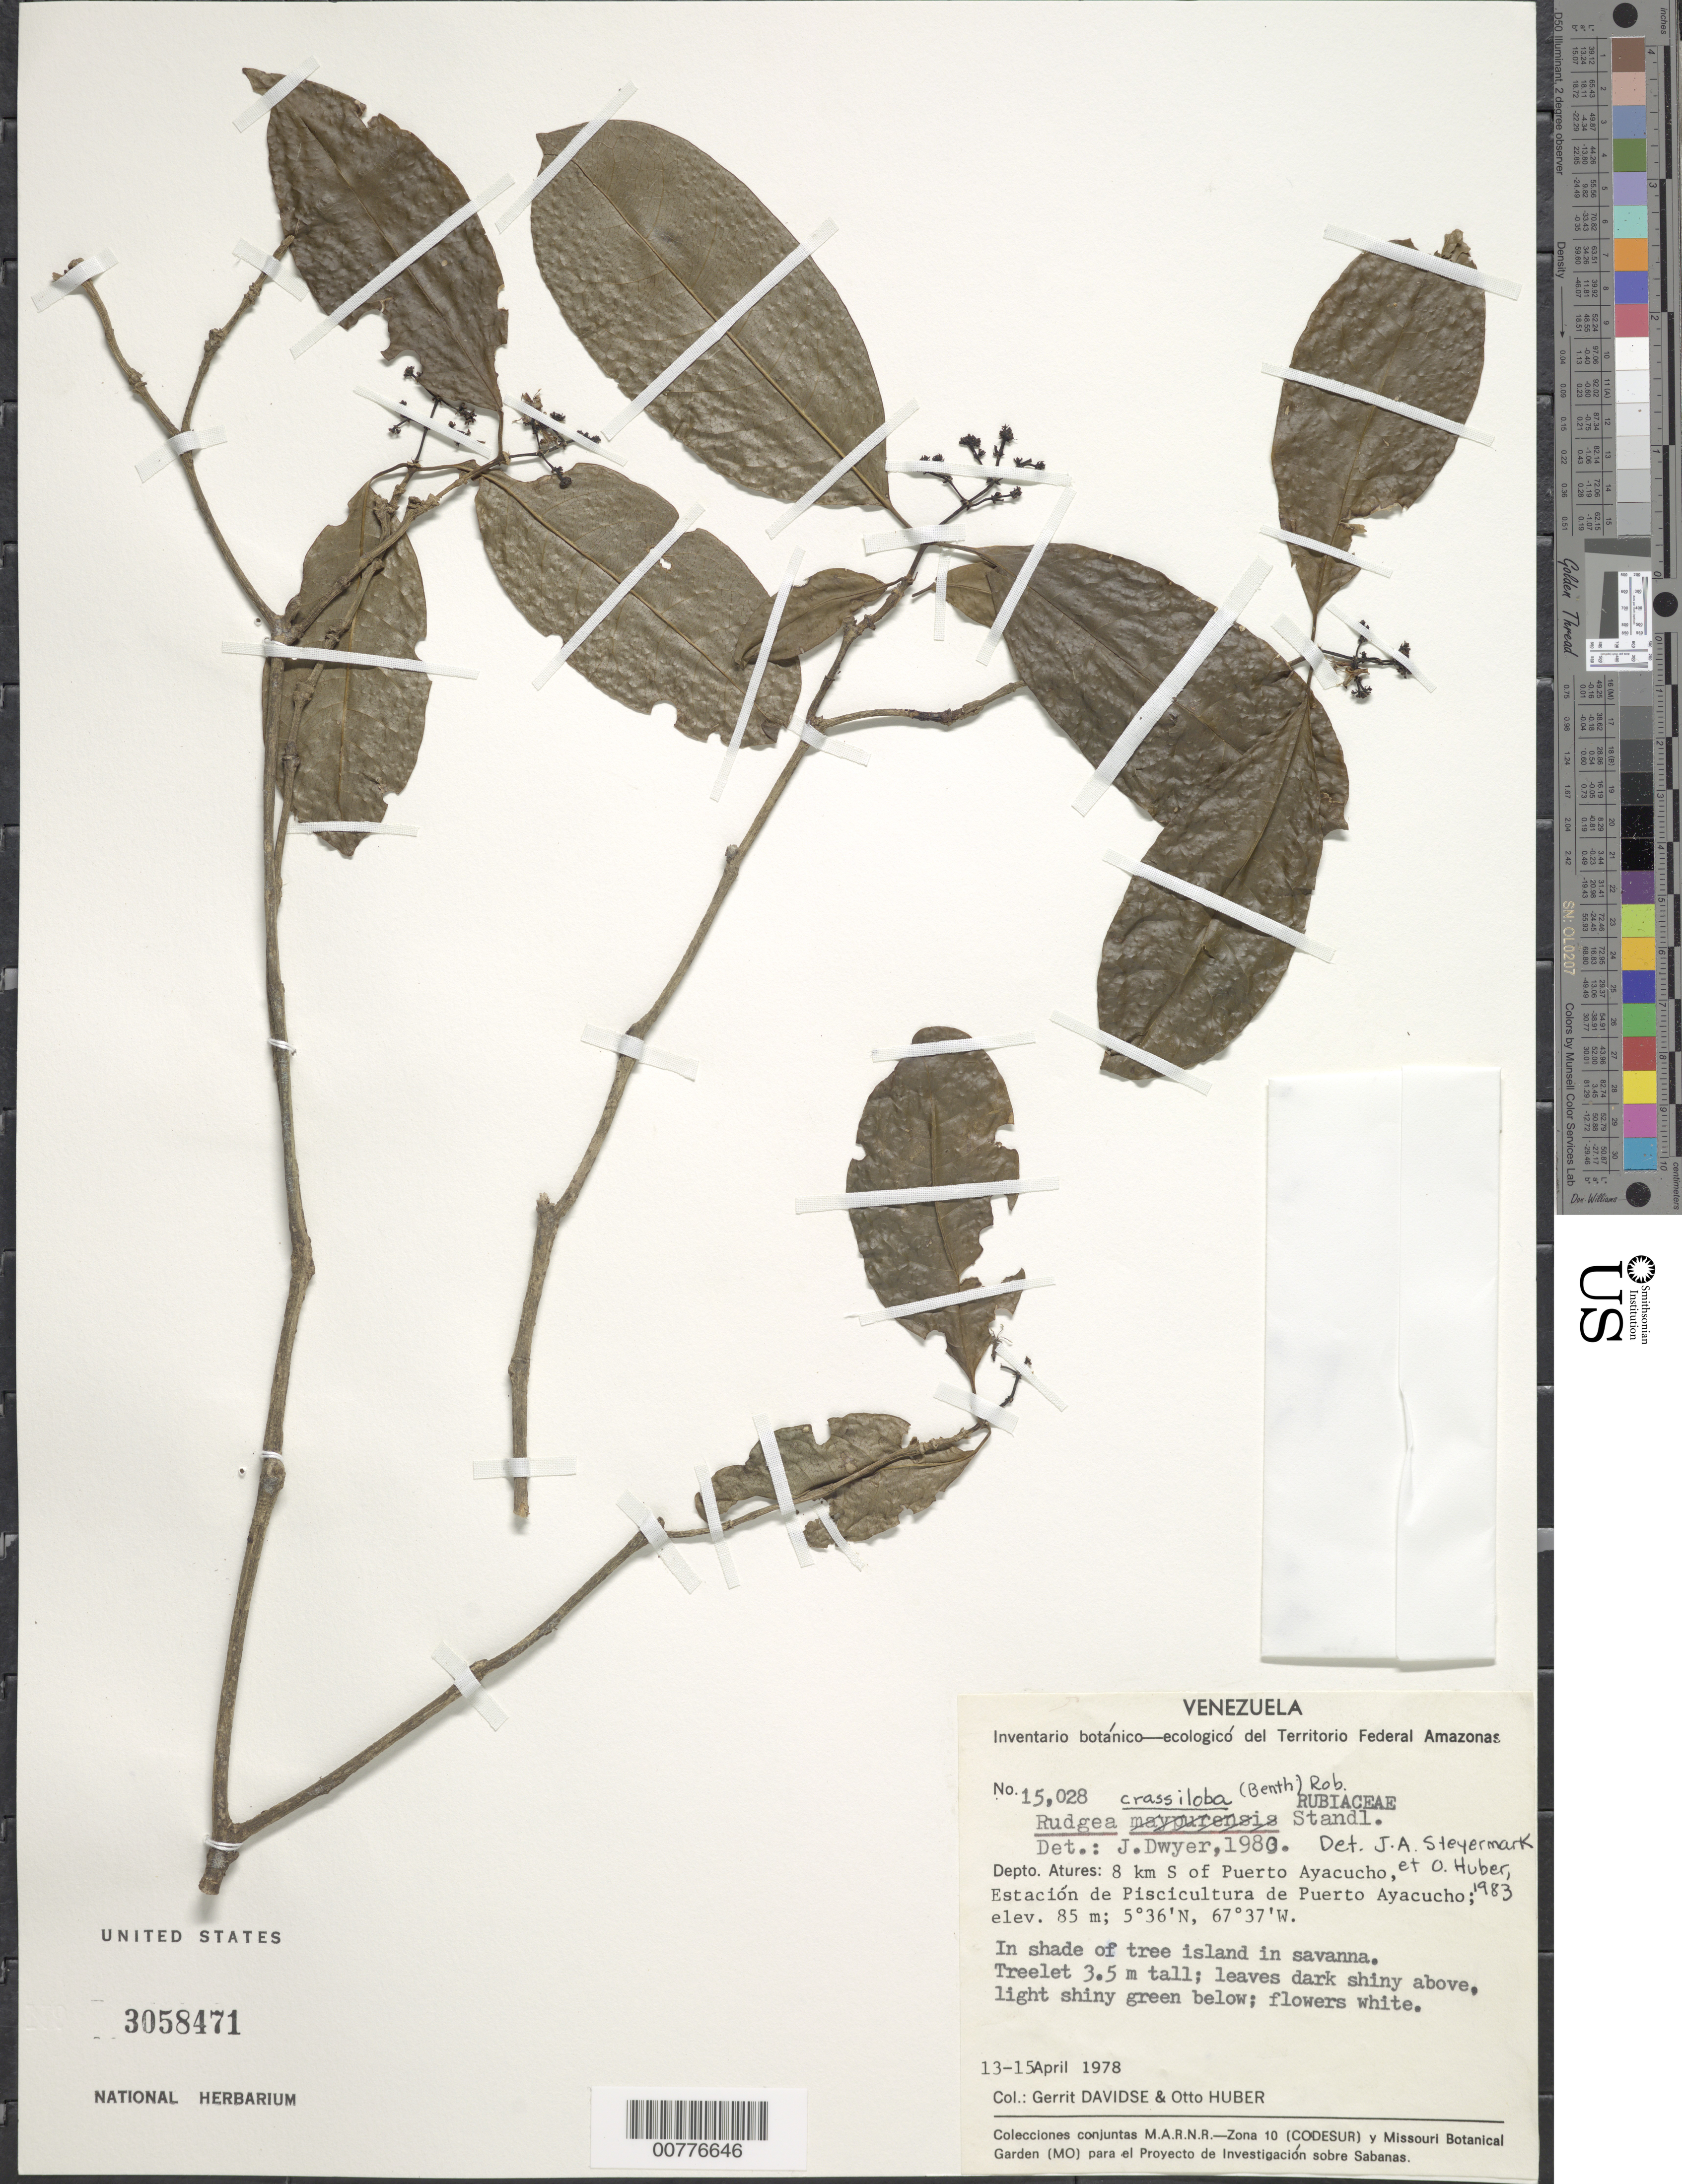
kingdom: Plantae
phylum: Tracheophyta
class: Magnoliopsida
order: Gentianales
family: Rubiaceae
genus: Rudgea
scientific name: Rudgea crassiloba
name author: (Benth.) B.L. Rob.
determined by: Steyermark, J. A.; Huber, O.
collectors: G. Davidse & O. Huber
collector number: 15028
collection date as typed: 13-Apr-78 to 15-Apr-78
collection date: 1978-04-13/1978-04-15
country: Venezuela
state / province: Amazonas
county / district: Atures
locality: Puerto Ayacucho, 8 km S of, Estación de Piscicultura de Puerto Ayacucho, Río Orinoco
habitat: Shade of tree island in savanna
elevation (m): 85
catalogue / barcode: US 3058471